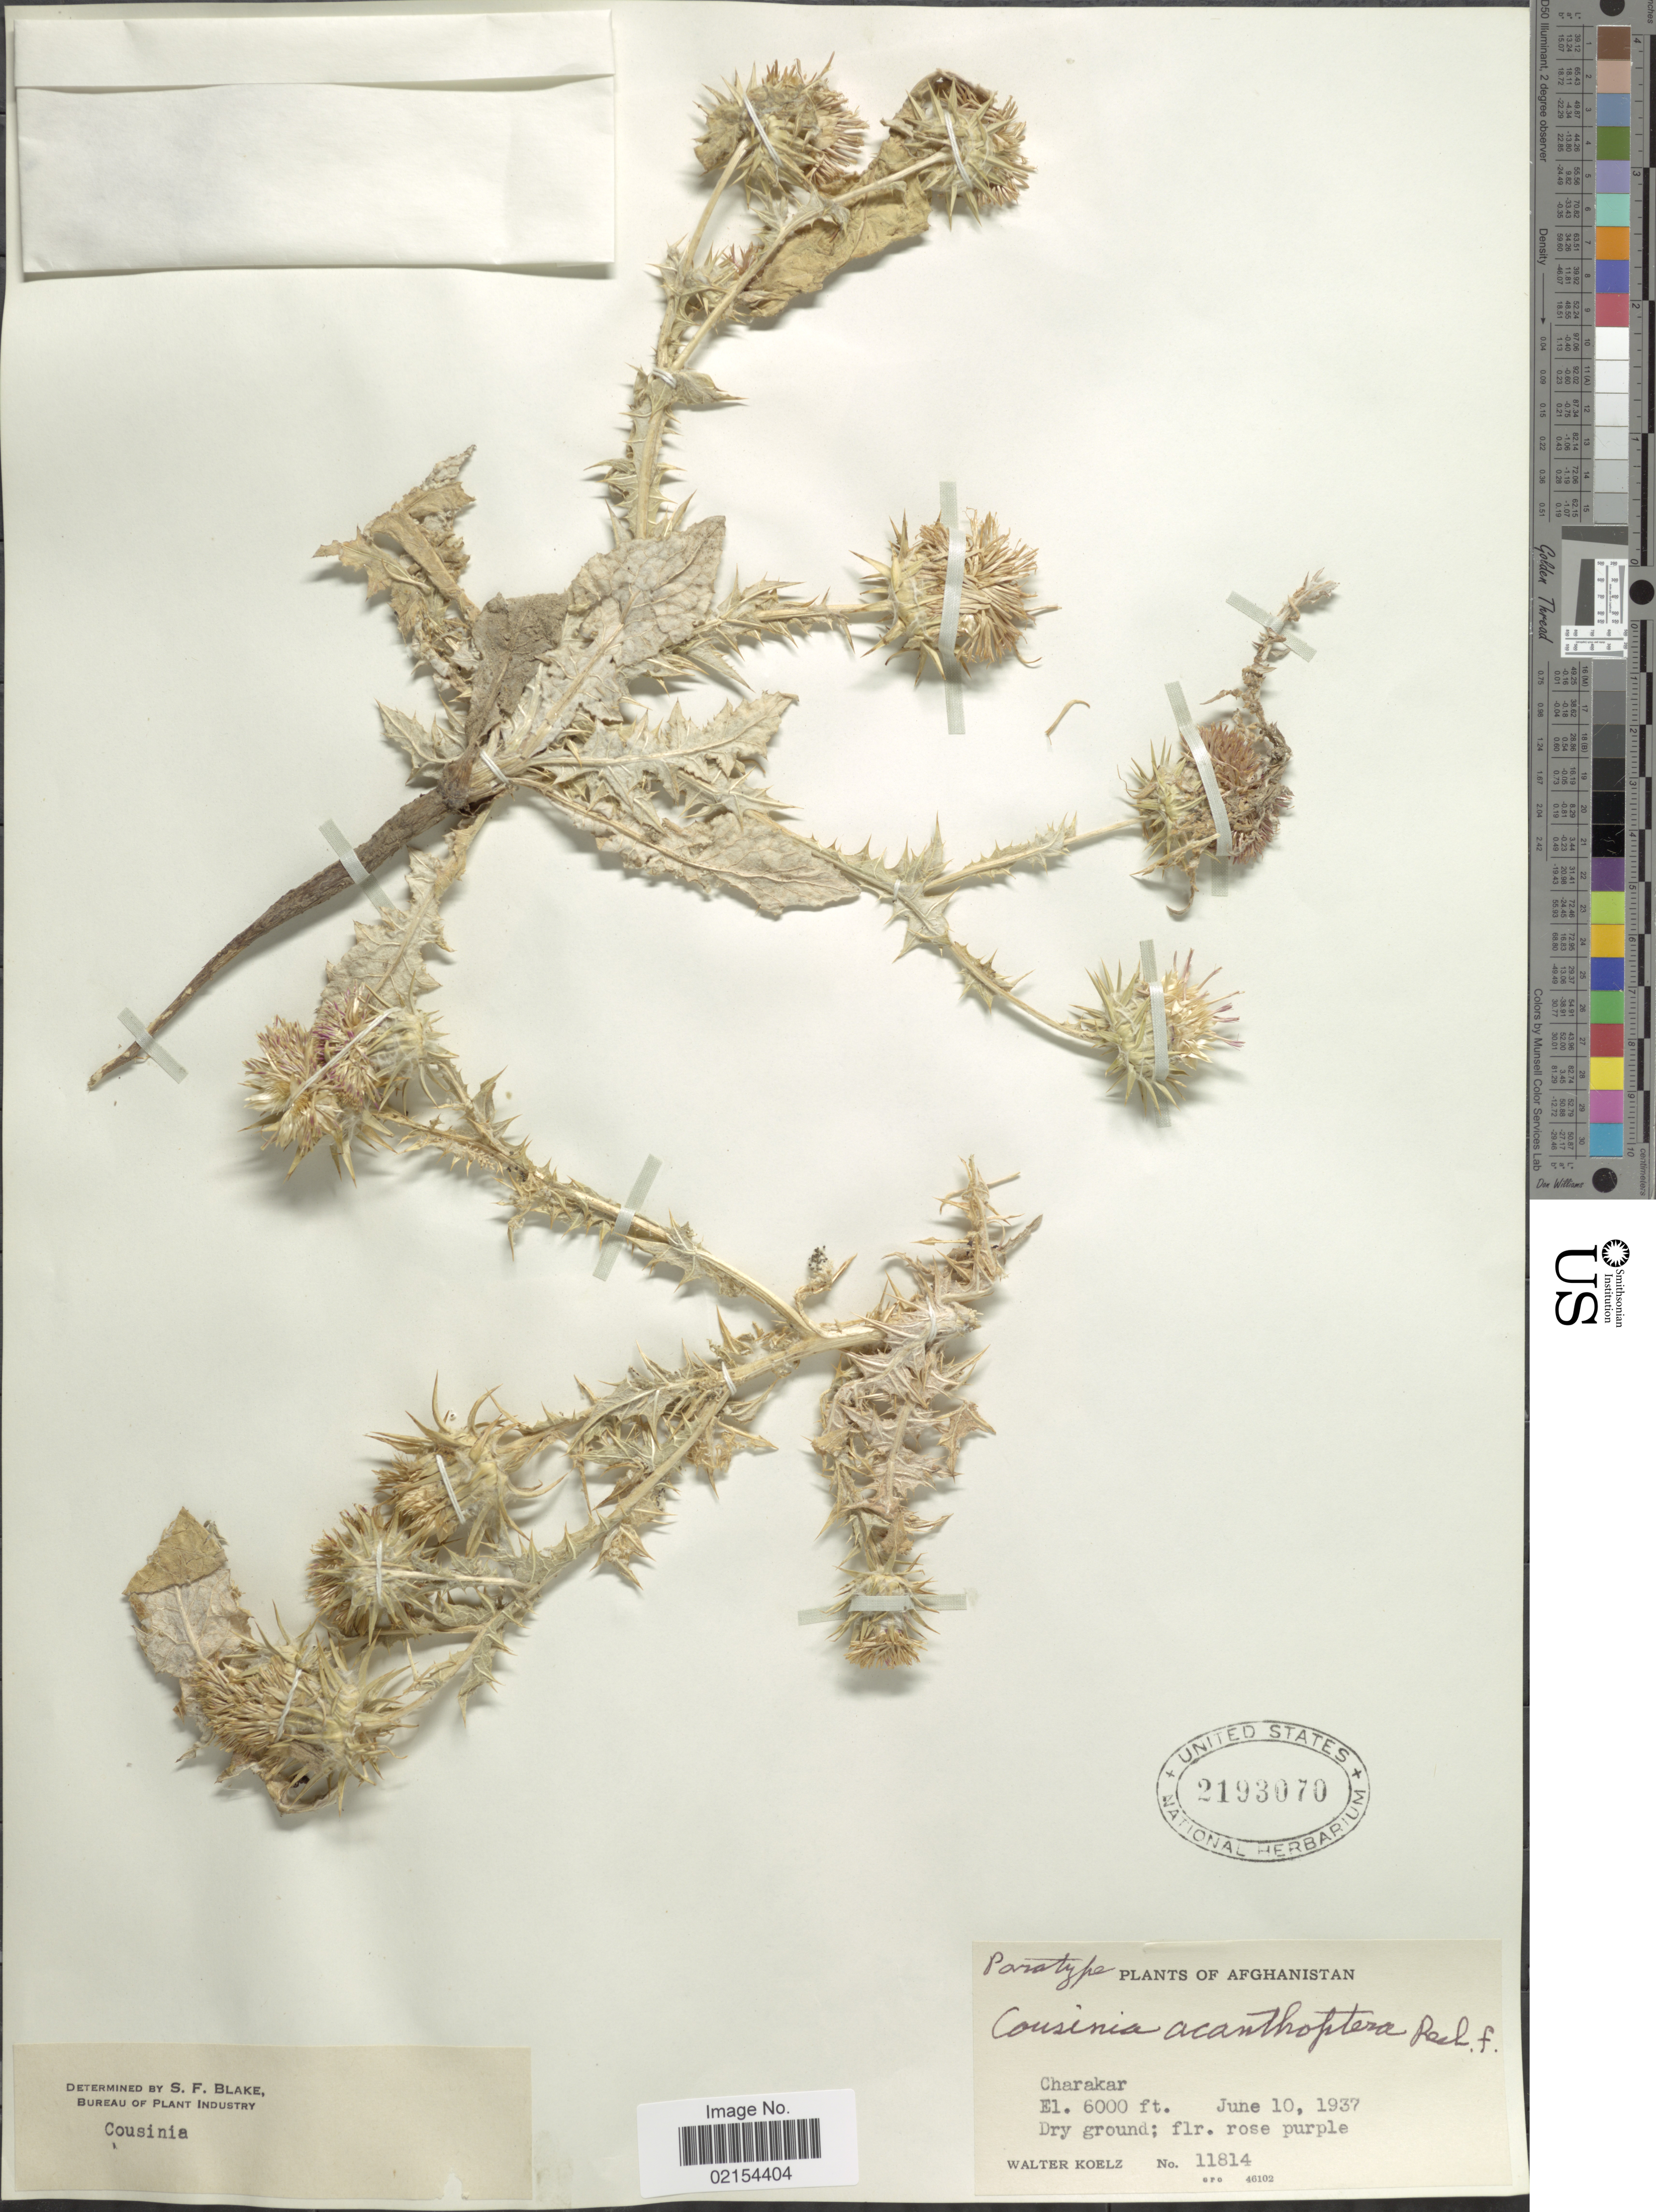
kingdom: Plantae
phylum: Tracheophyta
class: Magnoliopsida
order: Asterales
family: Asteraceae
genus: Lipskyella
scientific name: Lipskyella annua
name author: (C. Winkl.) Juz.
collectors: W. N. Koelz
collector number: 11814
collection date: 1937-06-10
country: Afghanistan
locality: Charakar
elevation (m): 1829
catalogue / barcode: US 2193070